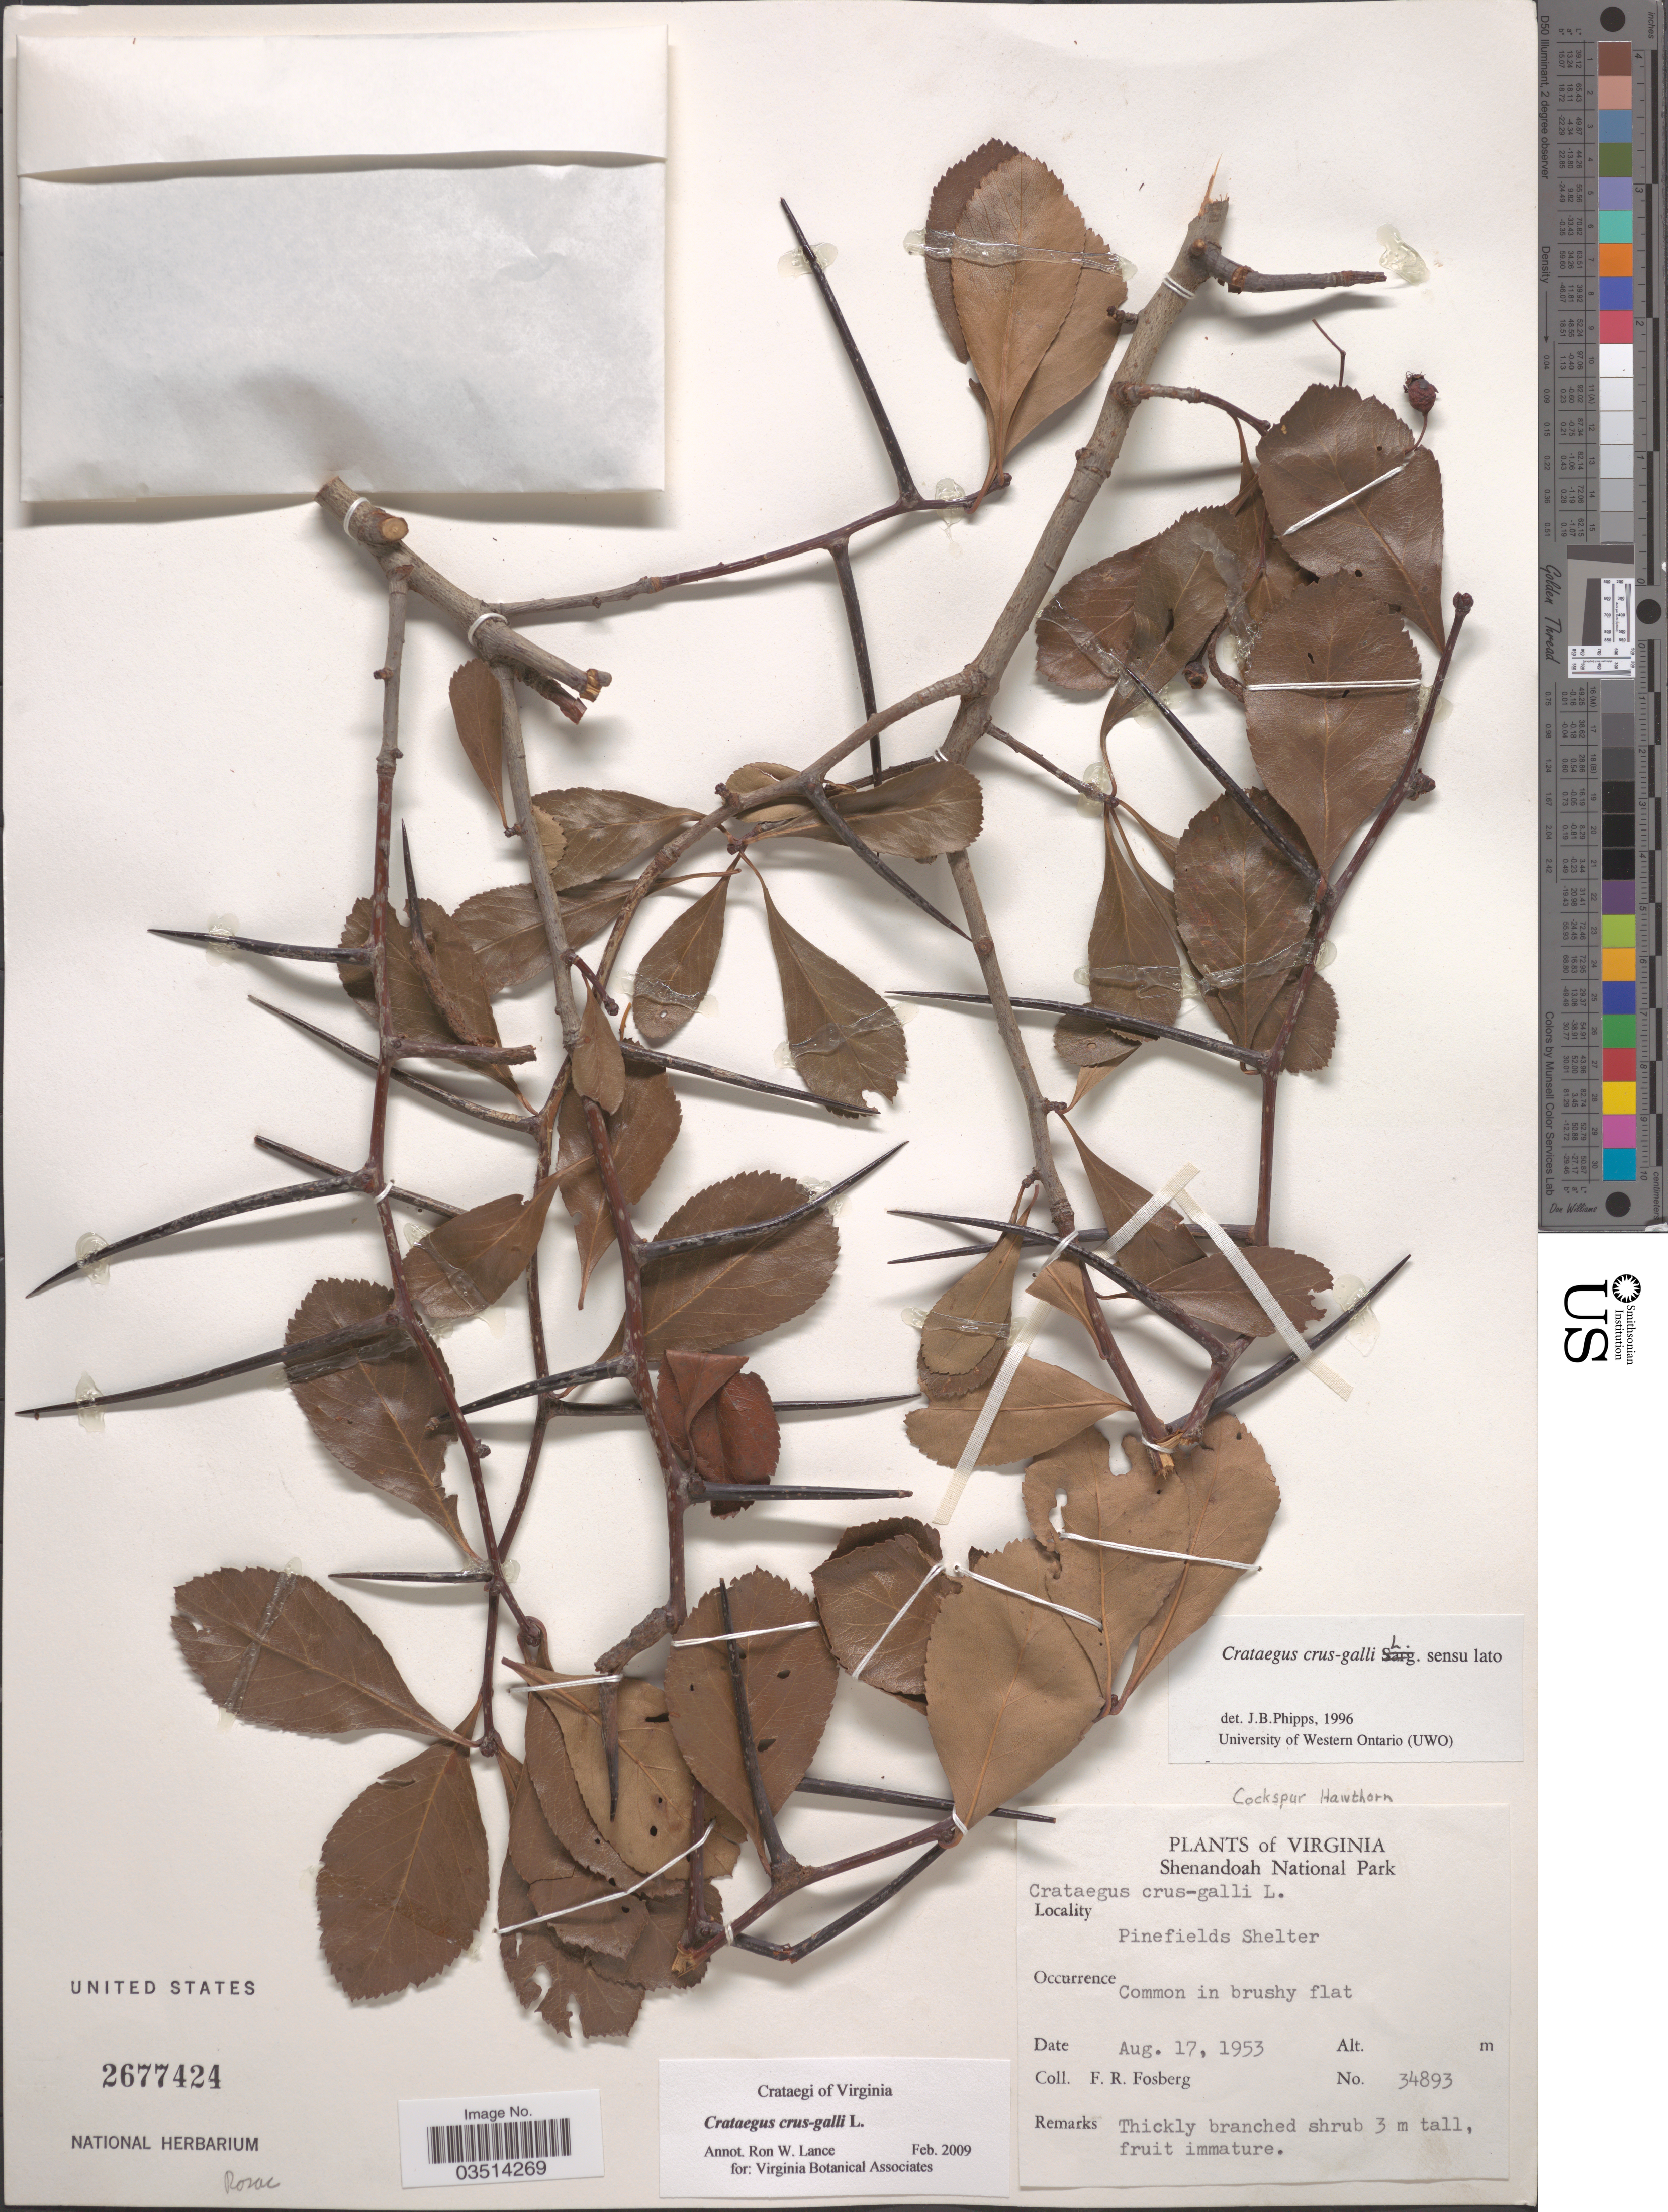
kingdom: Plantae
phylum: Tracheophyta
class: Magnoliopsida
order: Rosales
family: Rosaceae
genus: Crataegus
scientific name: Crataegus crus-galli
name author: L.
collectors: F. R. Fosberg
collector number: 34893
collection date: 1953-08-17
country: United States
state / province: Virginia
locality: Shenandoah National Park. Pinefields Shelter.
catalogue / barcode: US 2677424